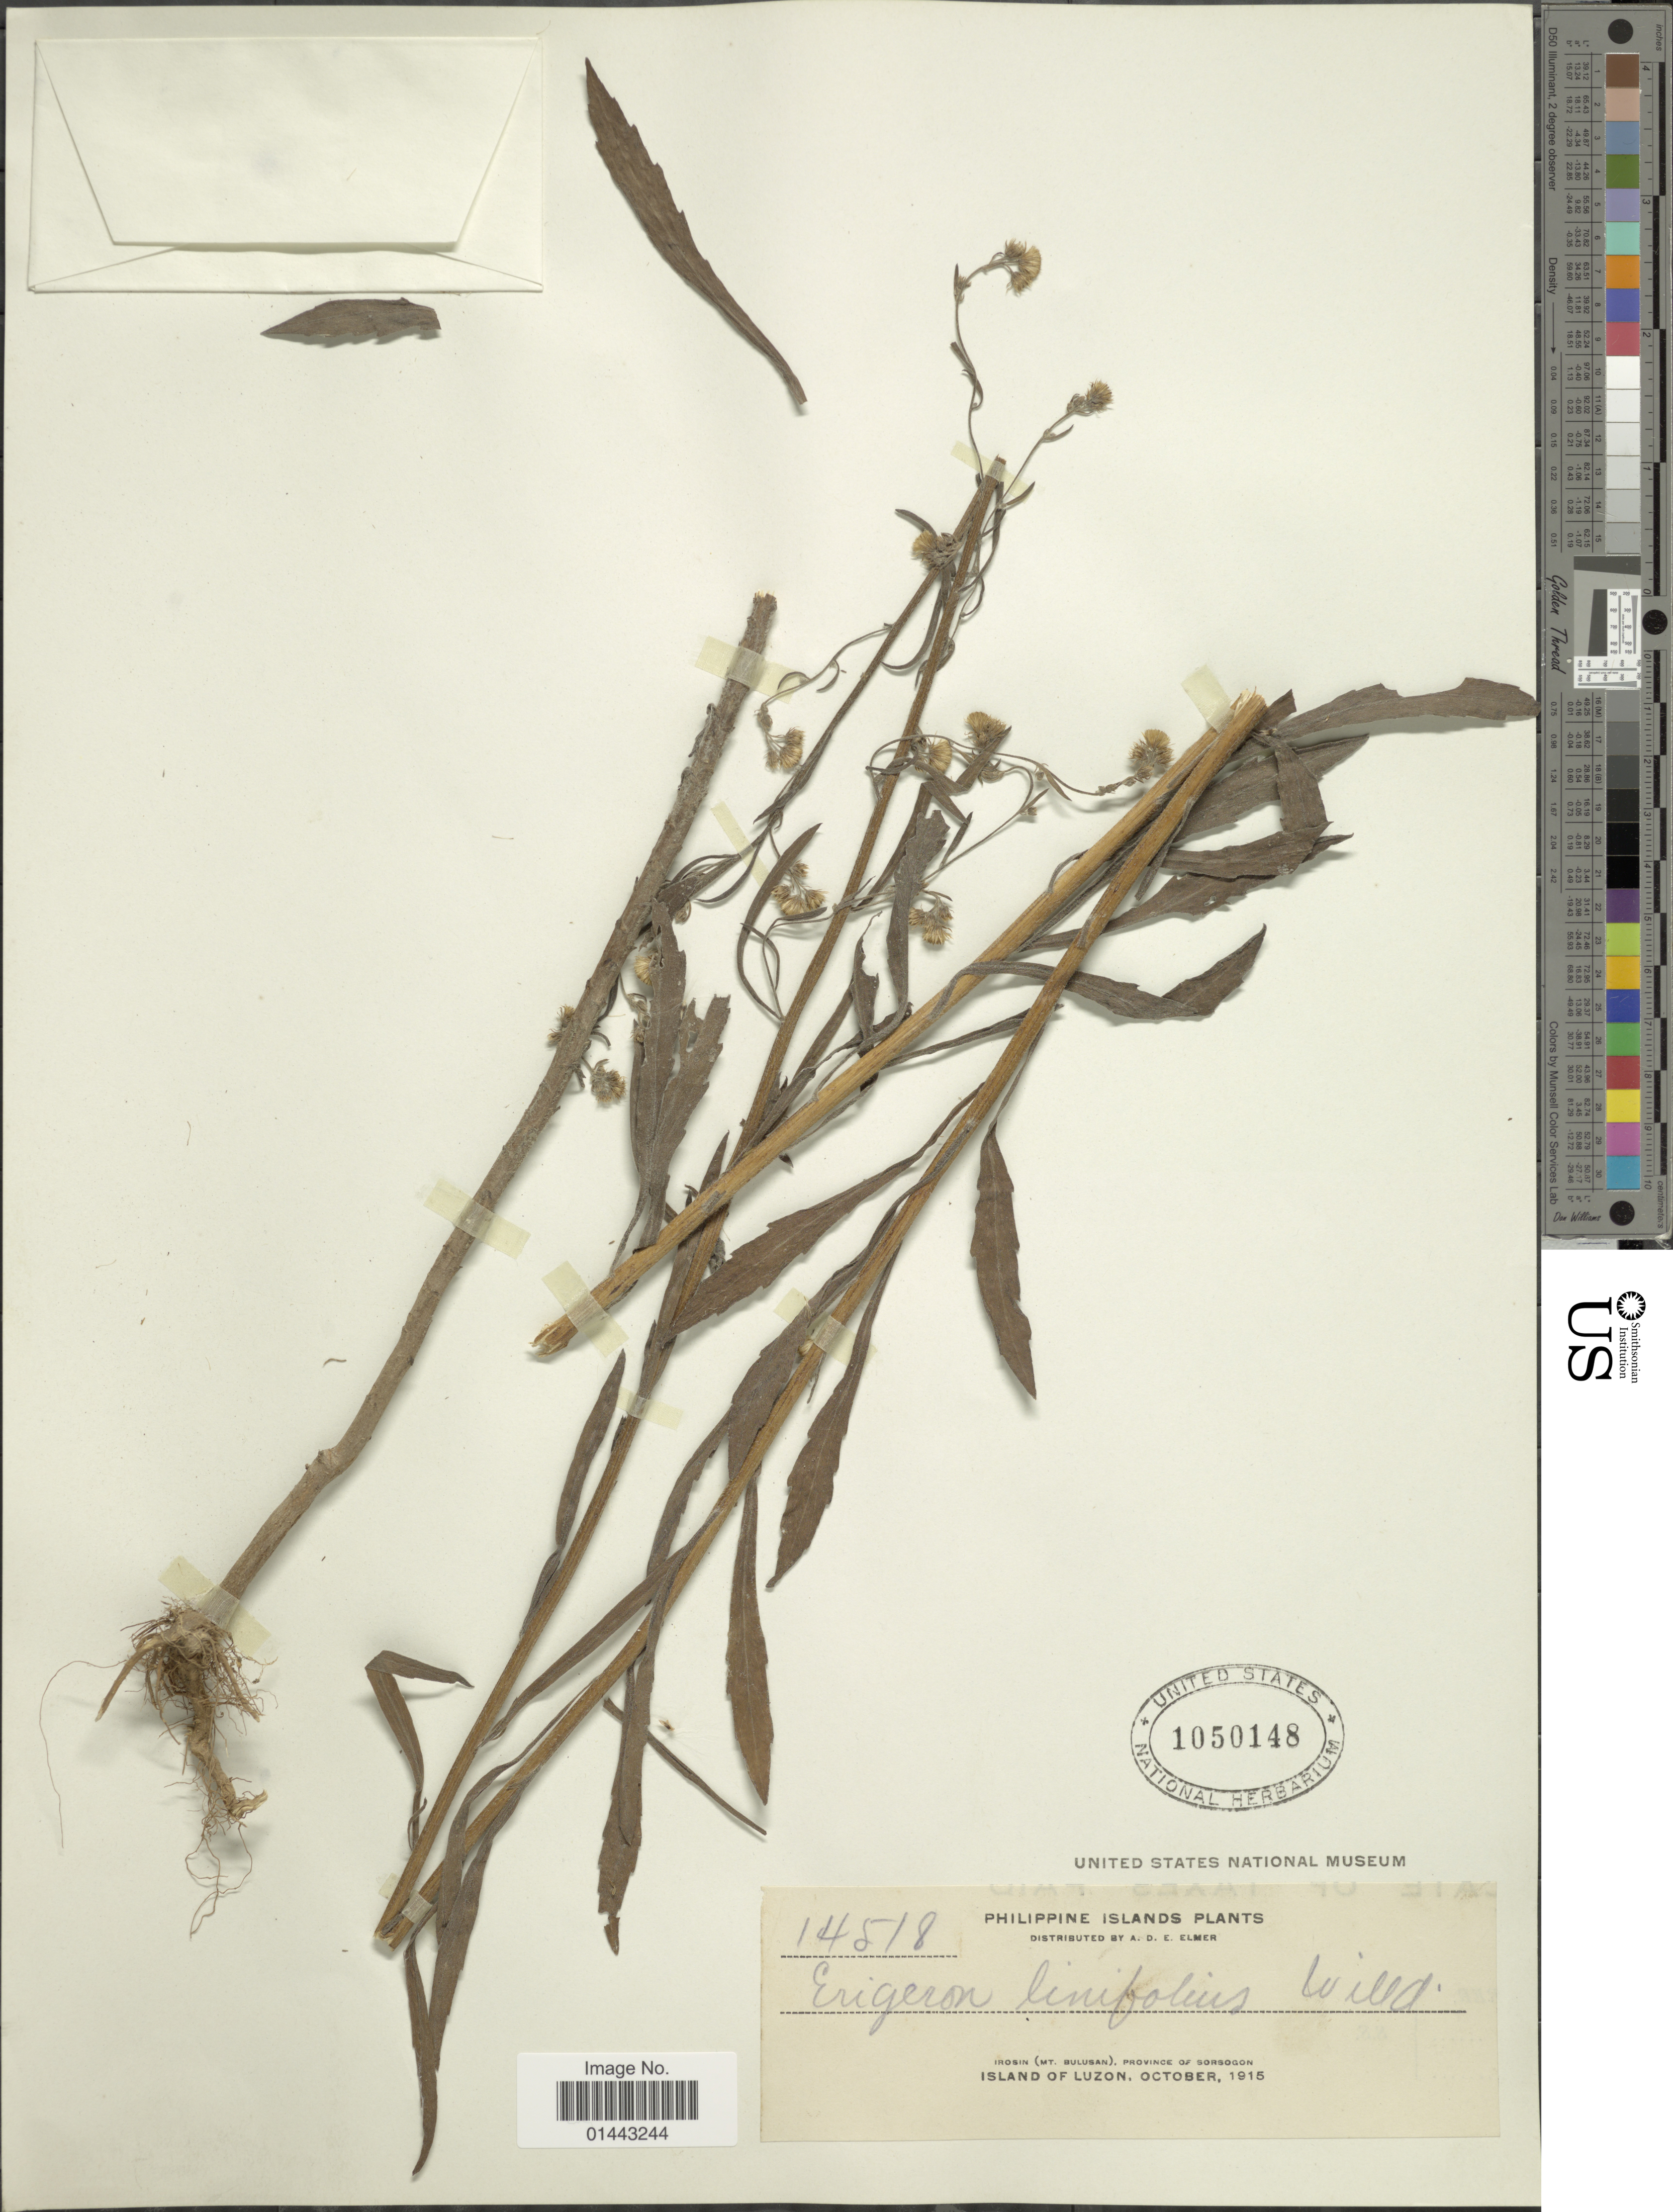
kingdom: Plantae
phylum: Tracheophyta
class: Magnoliopsida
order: Asterales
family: Asteraceae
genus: Erigeron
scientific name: Erigeron bonariensis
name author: L.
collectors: A. D. E. Elmer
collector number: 14518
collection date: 1915-10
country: Philippines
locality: Irosin (Mt. Bulusan), province of Sorsogon, Island of Luzon.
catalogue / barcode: US 1050148